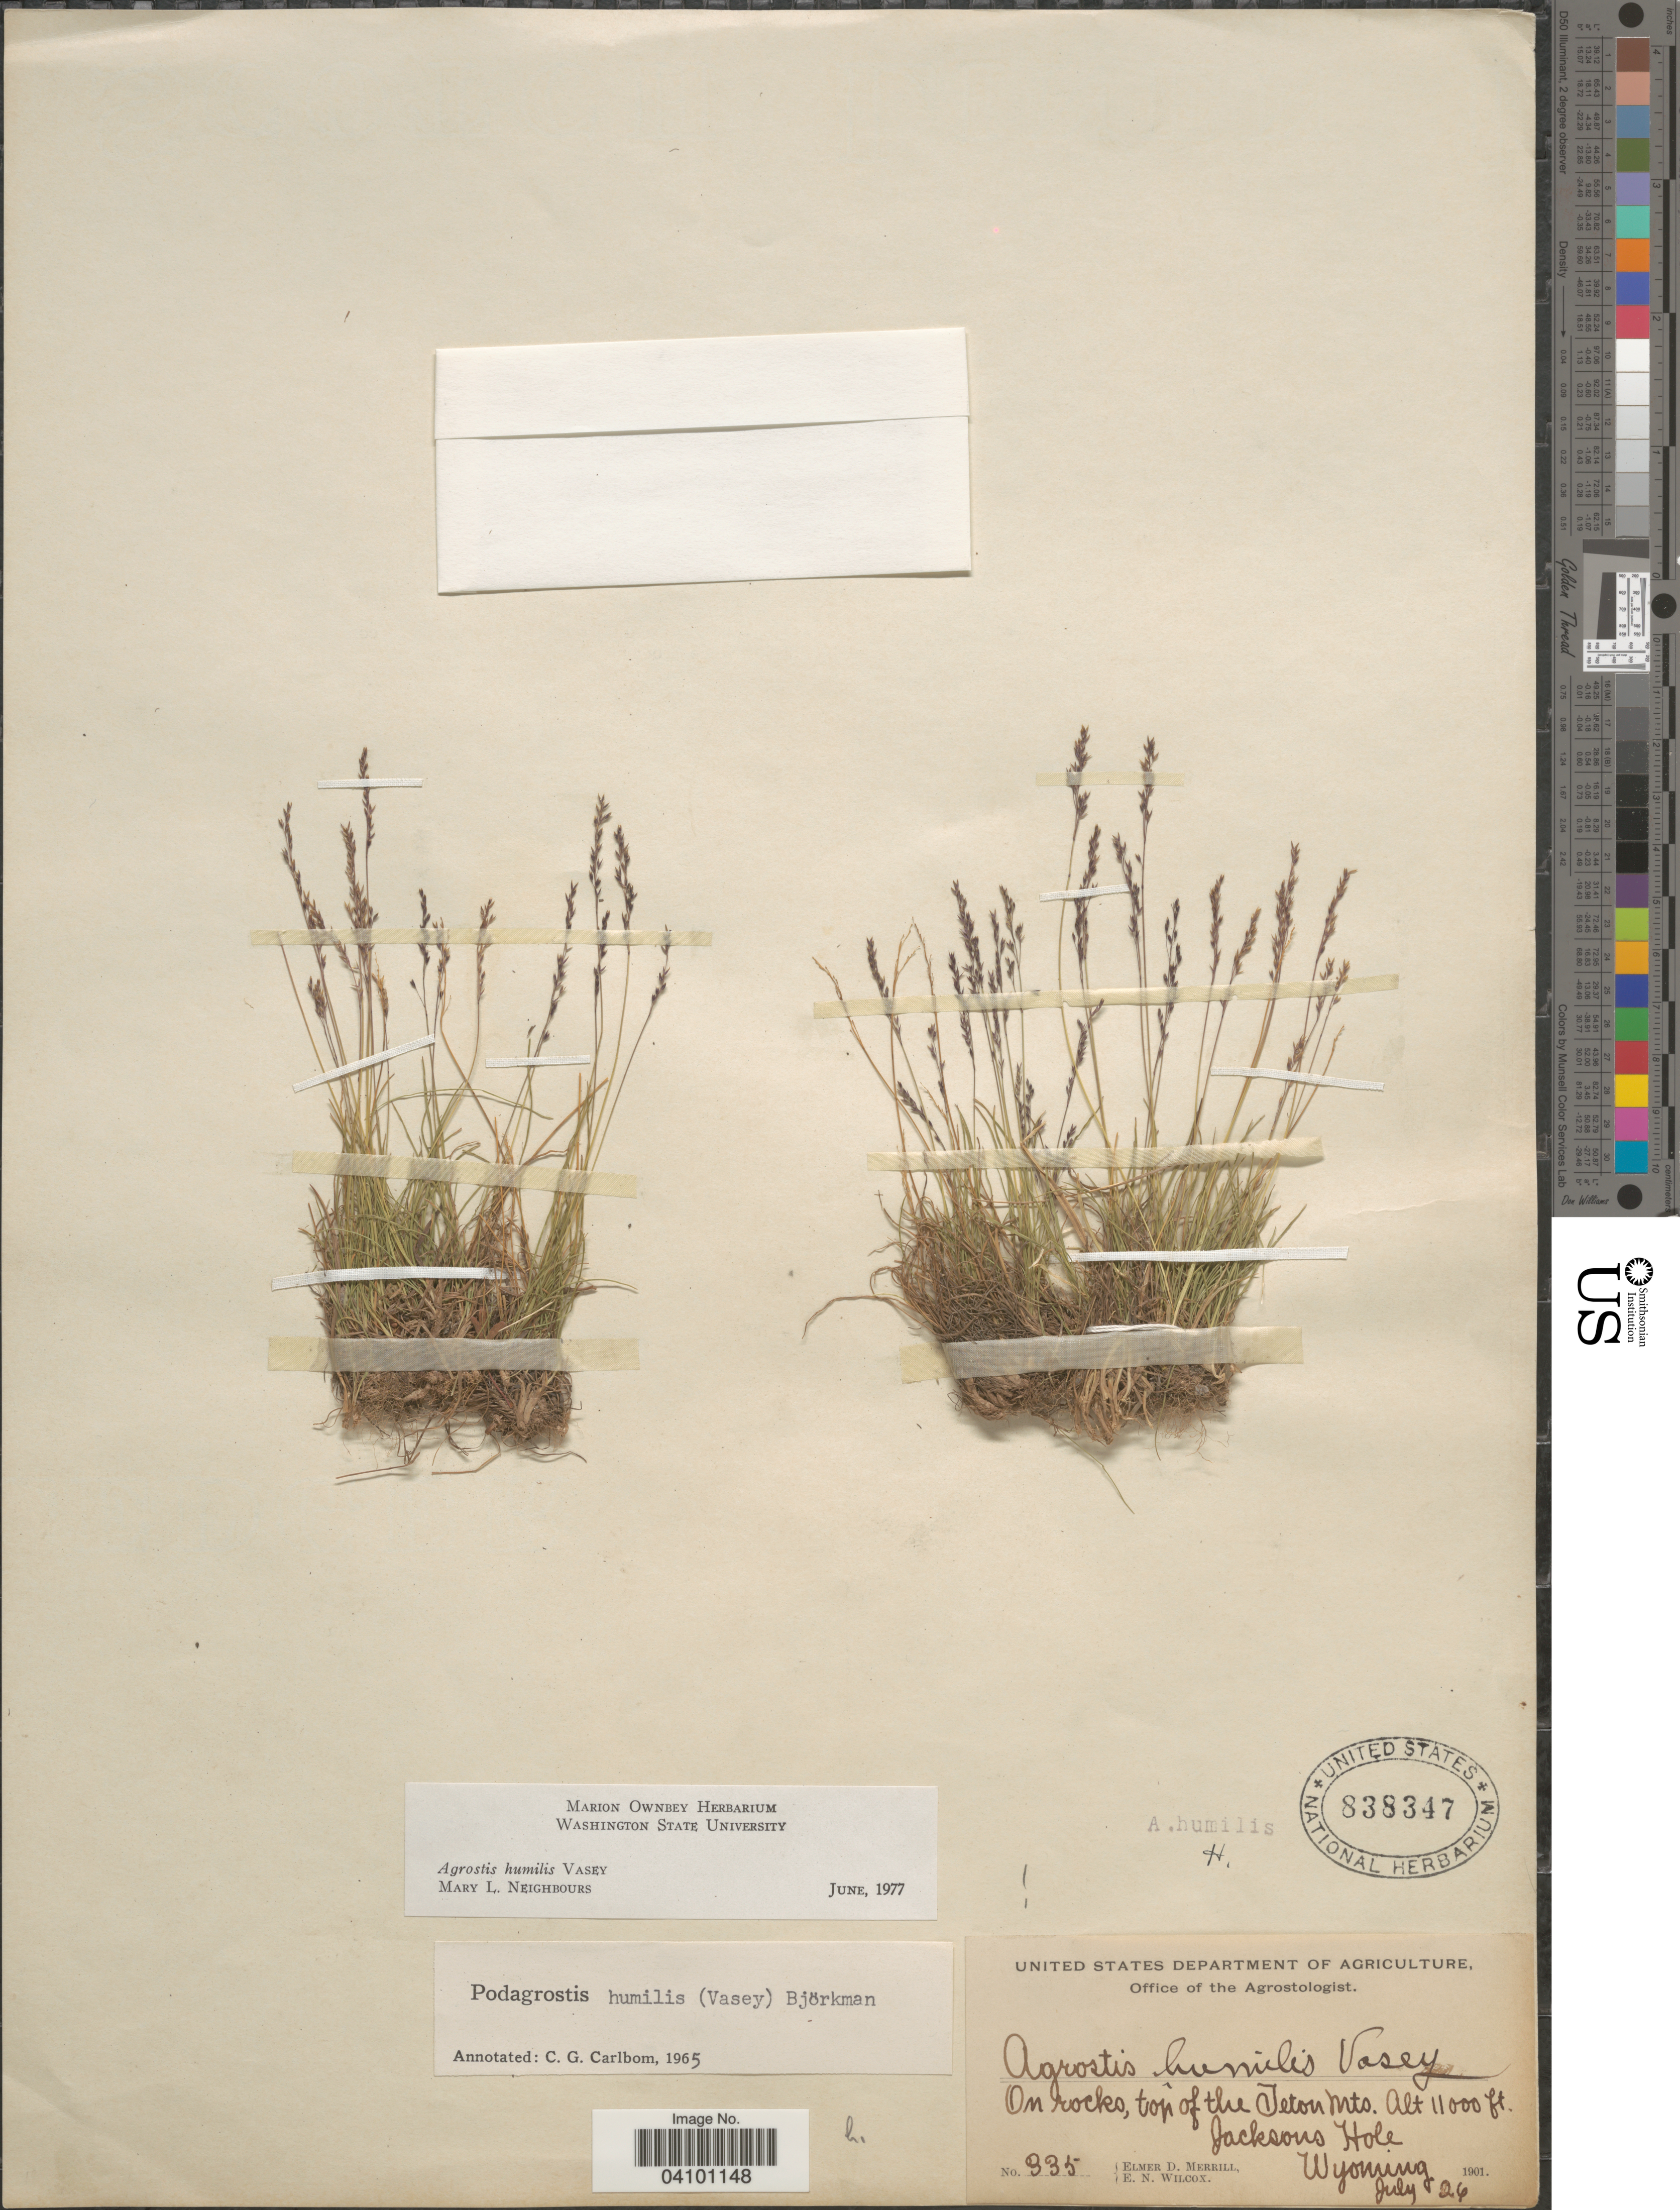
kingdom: Plantae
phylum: Tracheophyta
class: Liliopsida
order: Poales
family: Poaceae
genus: Podagrostis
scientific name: Podagrostis humilis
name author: (Vasey) Björkman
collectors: E. D. Merrill & E. Wilcox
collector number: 335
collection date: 1901-07-26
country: United States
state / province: Wyoming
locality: On rocks, top of the Teton Mts. Jacksons Hole.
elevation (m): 3353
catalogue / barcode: US 838347